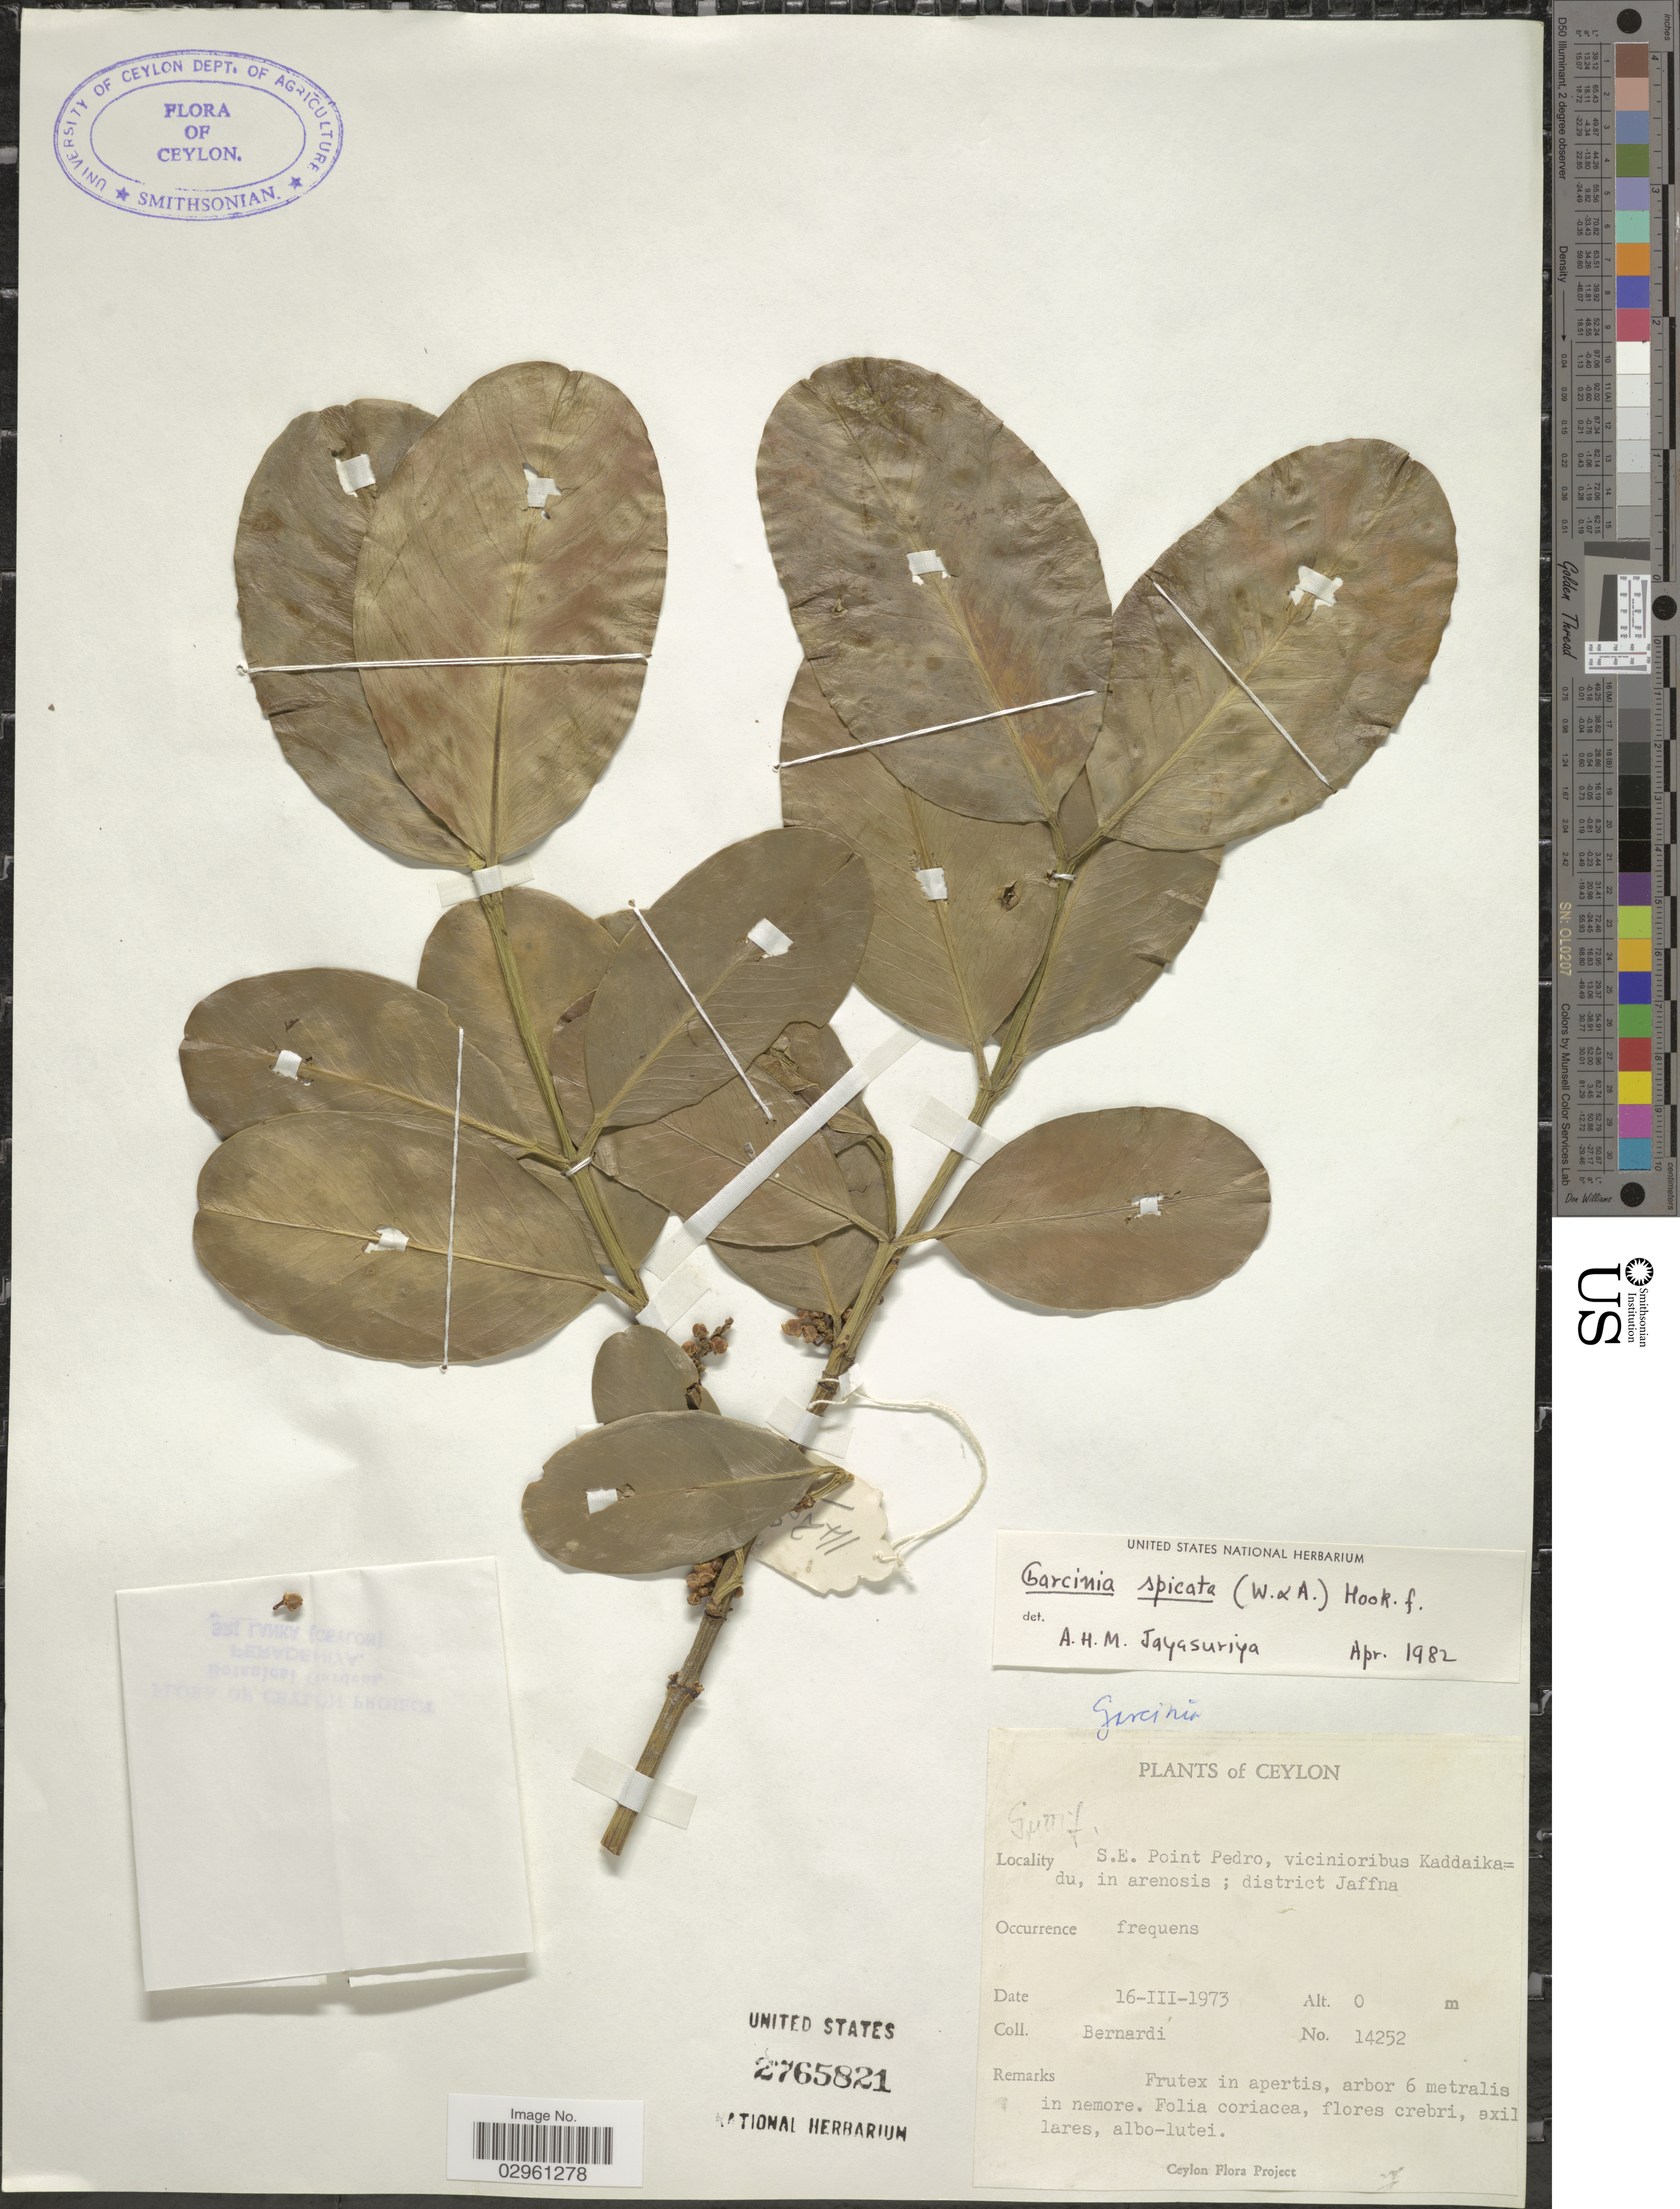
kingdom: Plantae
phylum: Tracheophyta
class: Magnoliopsida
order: Malpighiales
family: Clusiaceae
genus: Garcinia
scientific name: Garcinia spicata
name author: Hook. f.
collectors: Bernardi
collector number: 14252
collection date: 1973-03-16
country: Sri Lanka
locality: Ceylon. S. E. Point Pedro, vicinioribus Kaddaika=du, in arenosis; district Jaffna.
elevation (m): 0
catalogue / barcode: US 2765821